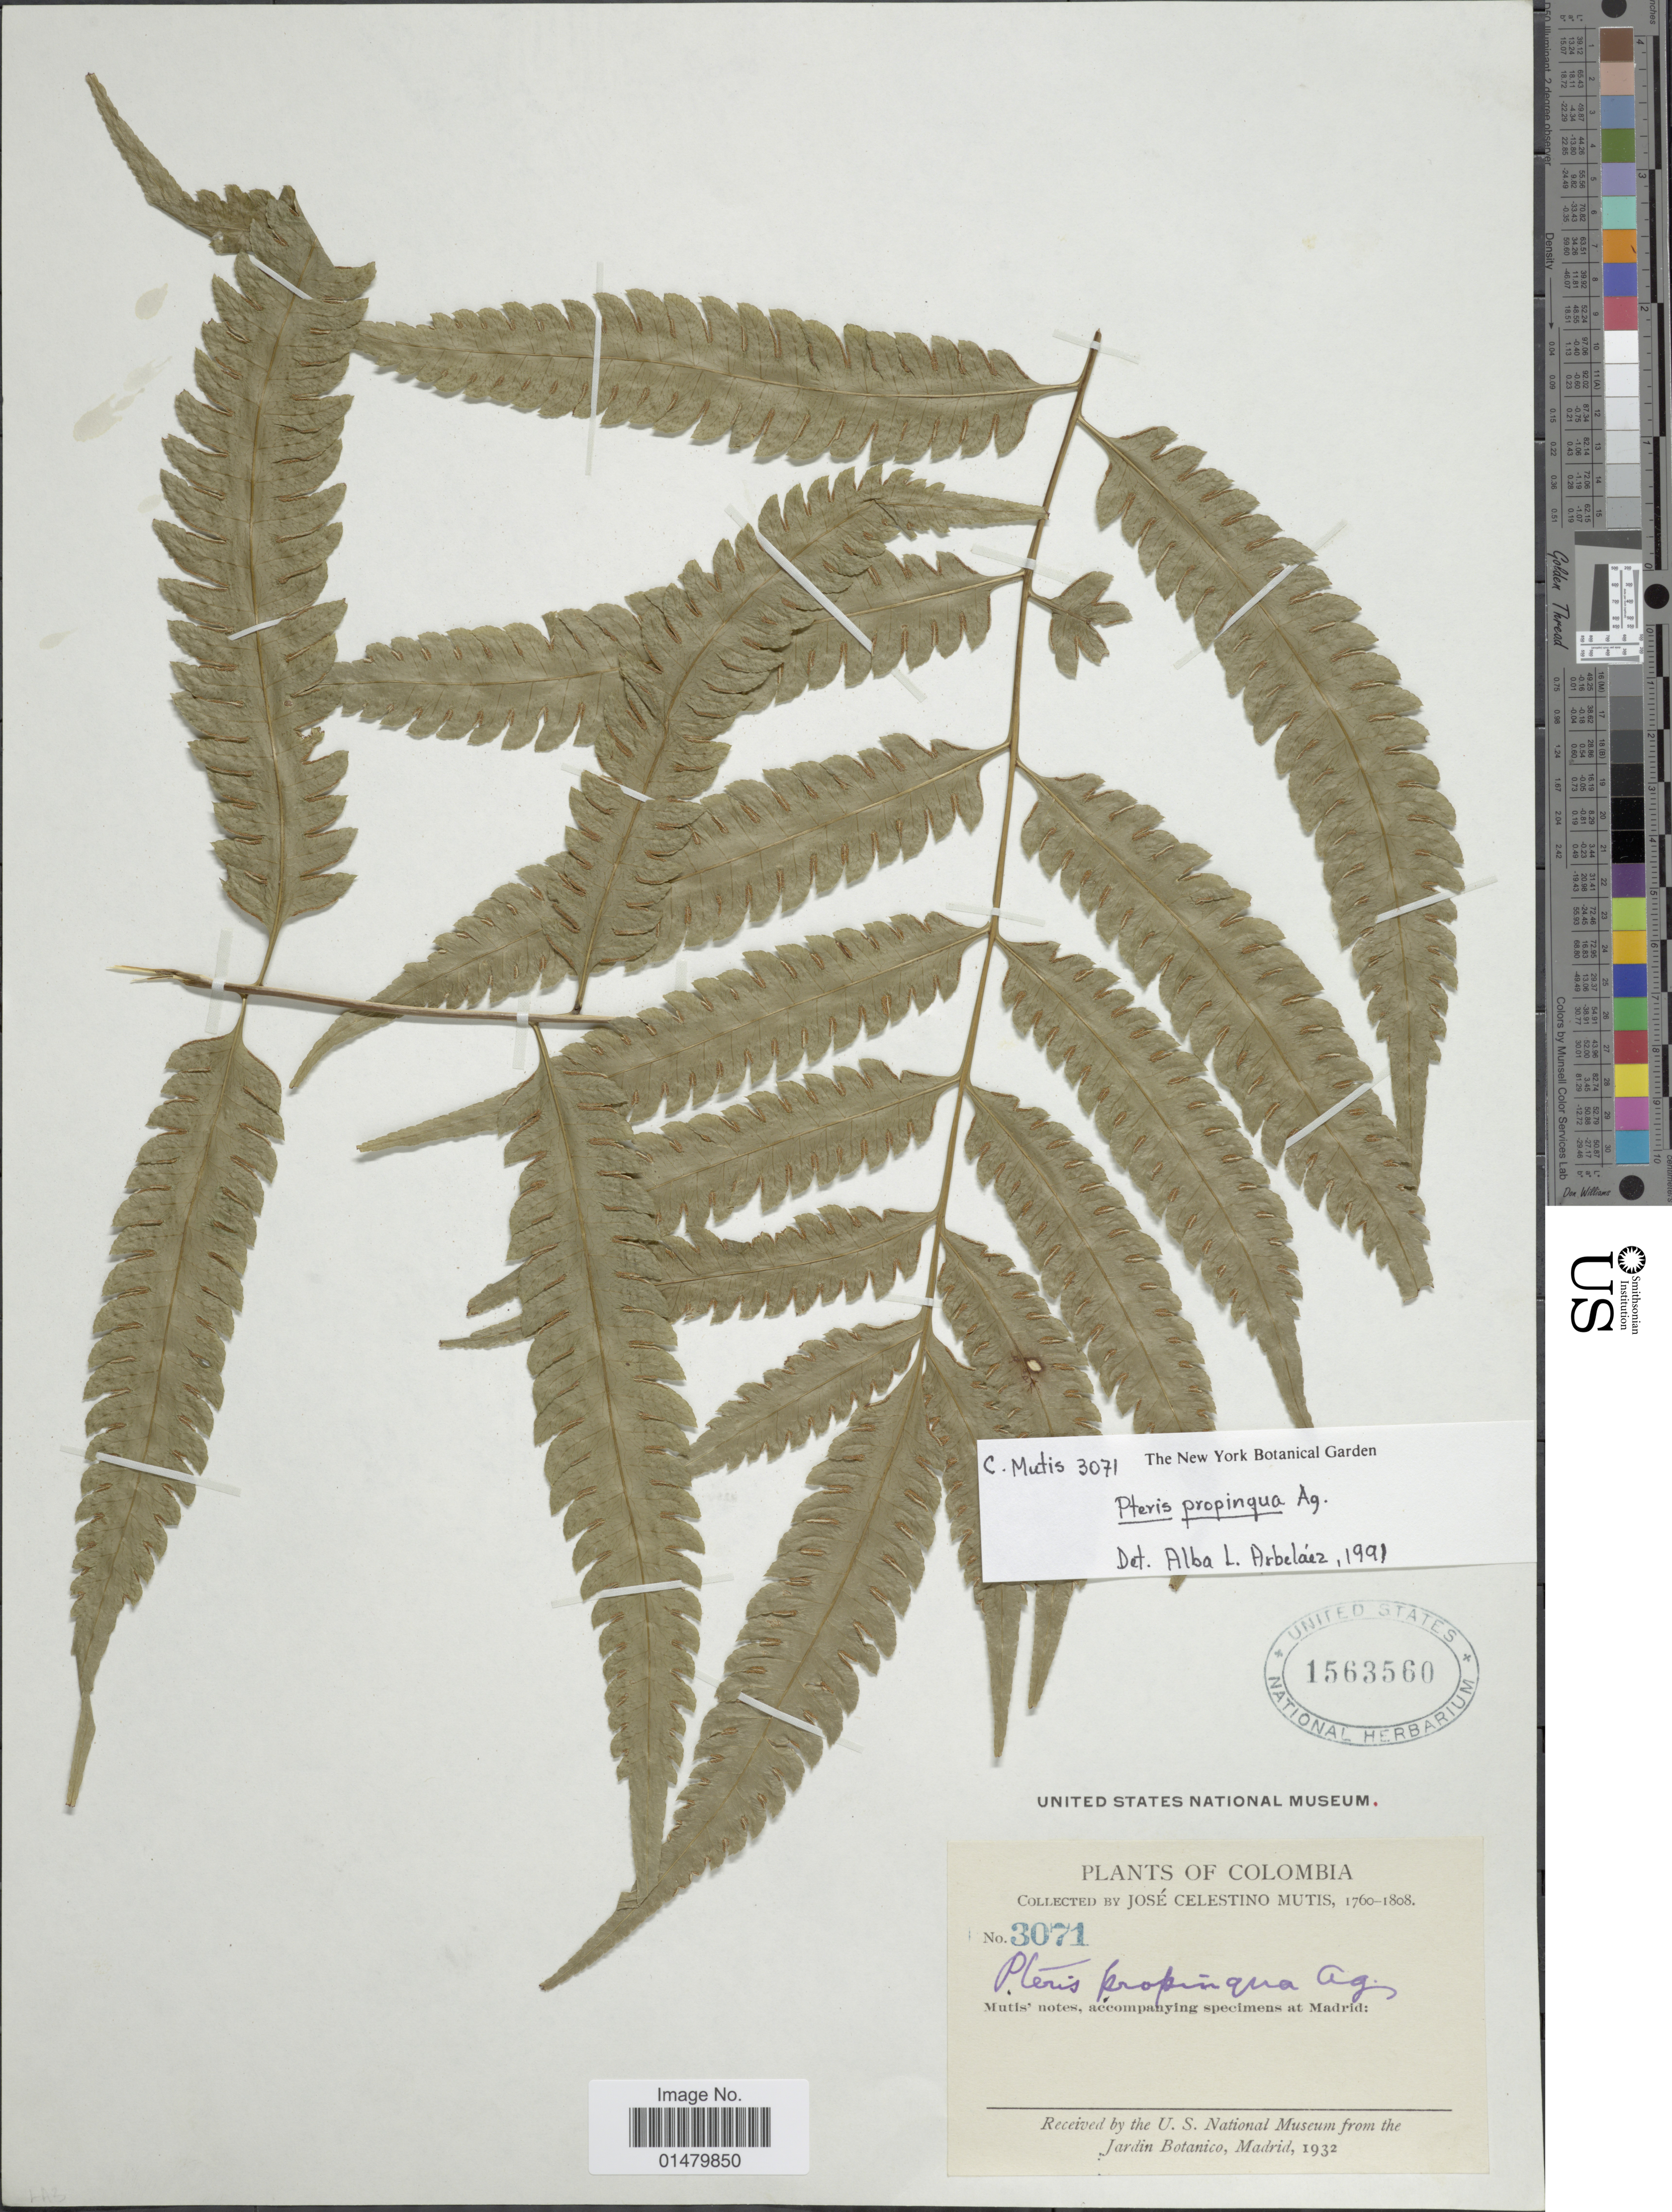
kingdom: Plantae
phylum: Tracheophyta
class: Polypodiopsida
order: Polypodiales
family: Pteridaceae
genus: Pteris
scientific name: Pteris propinqua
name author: J. Agardh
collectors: J. C. B. Mutis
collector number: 3071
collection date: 1760/1808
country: Colombia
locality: Colombia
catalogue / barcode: US 1563560